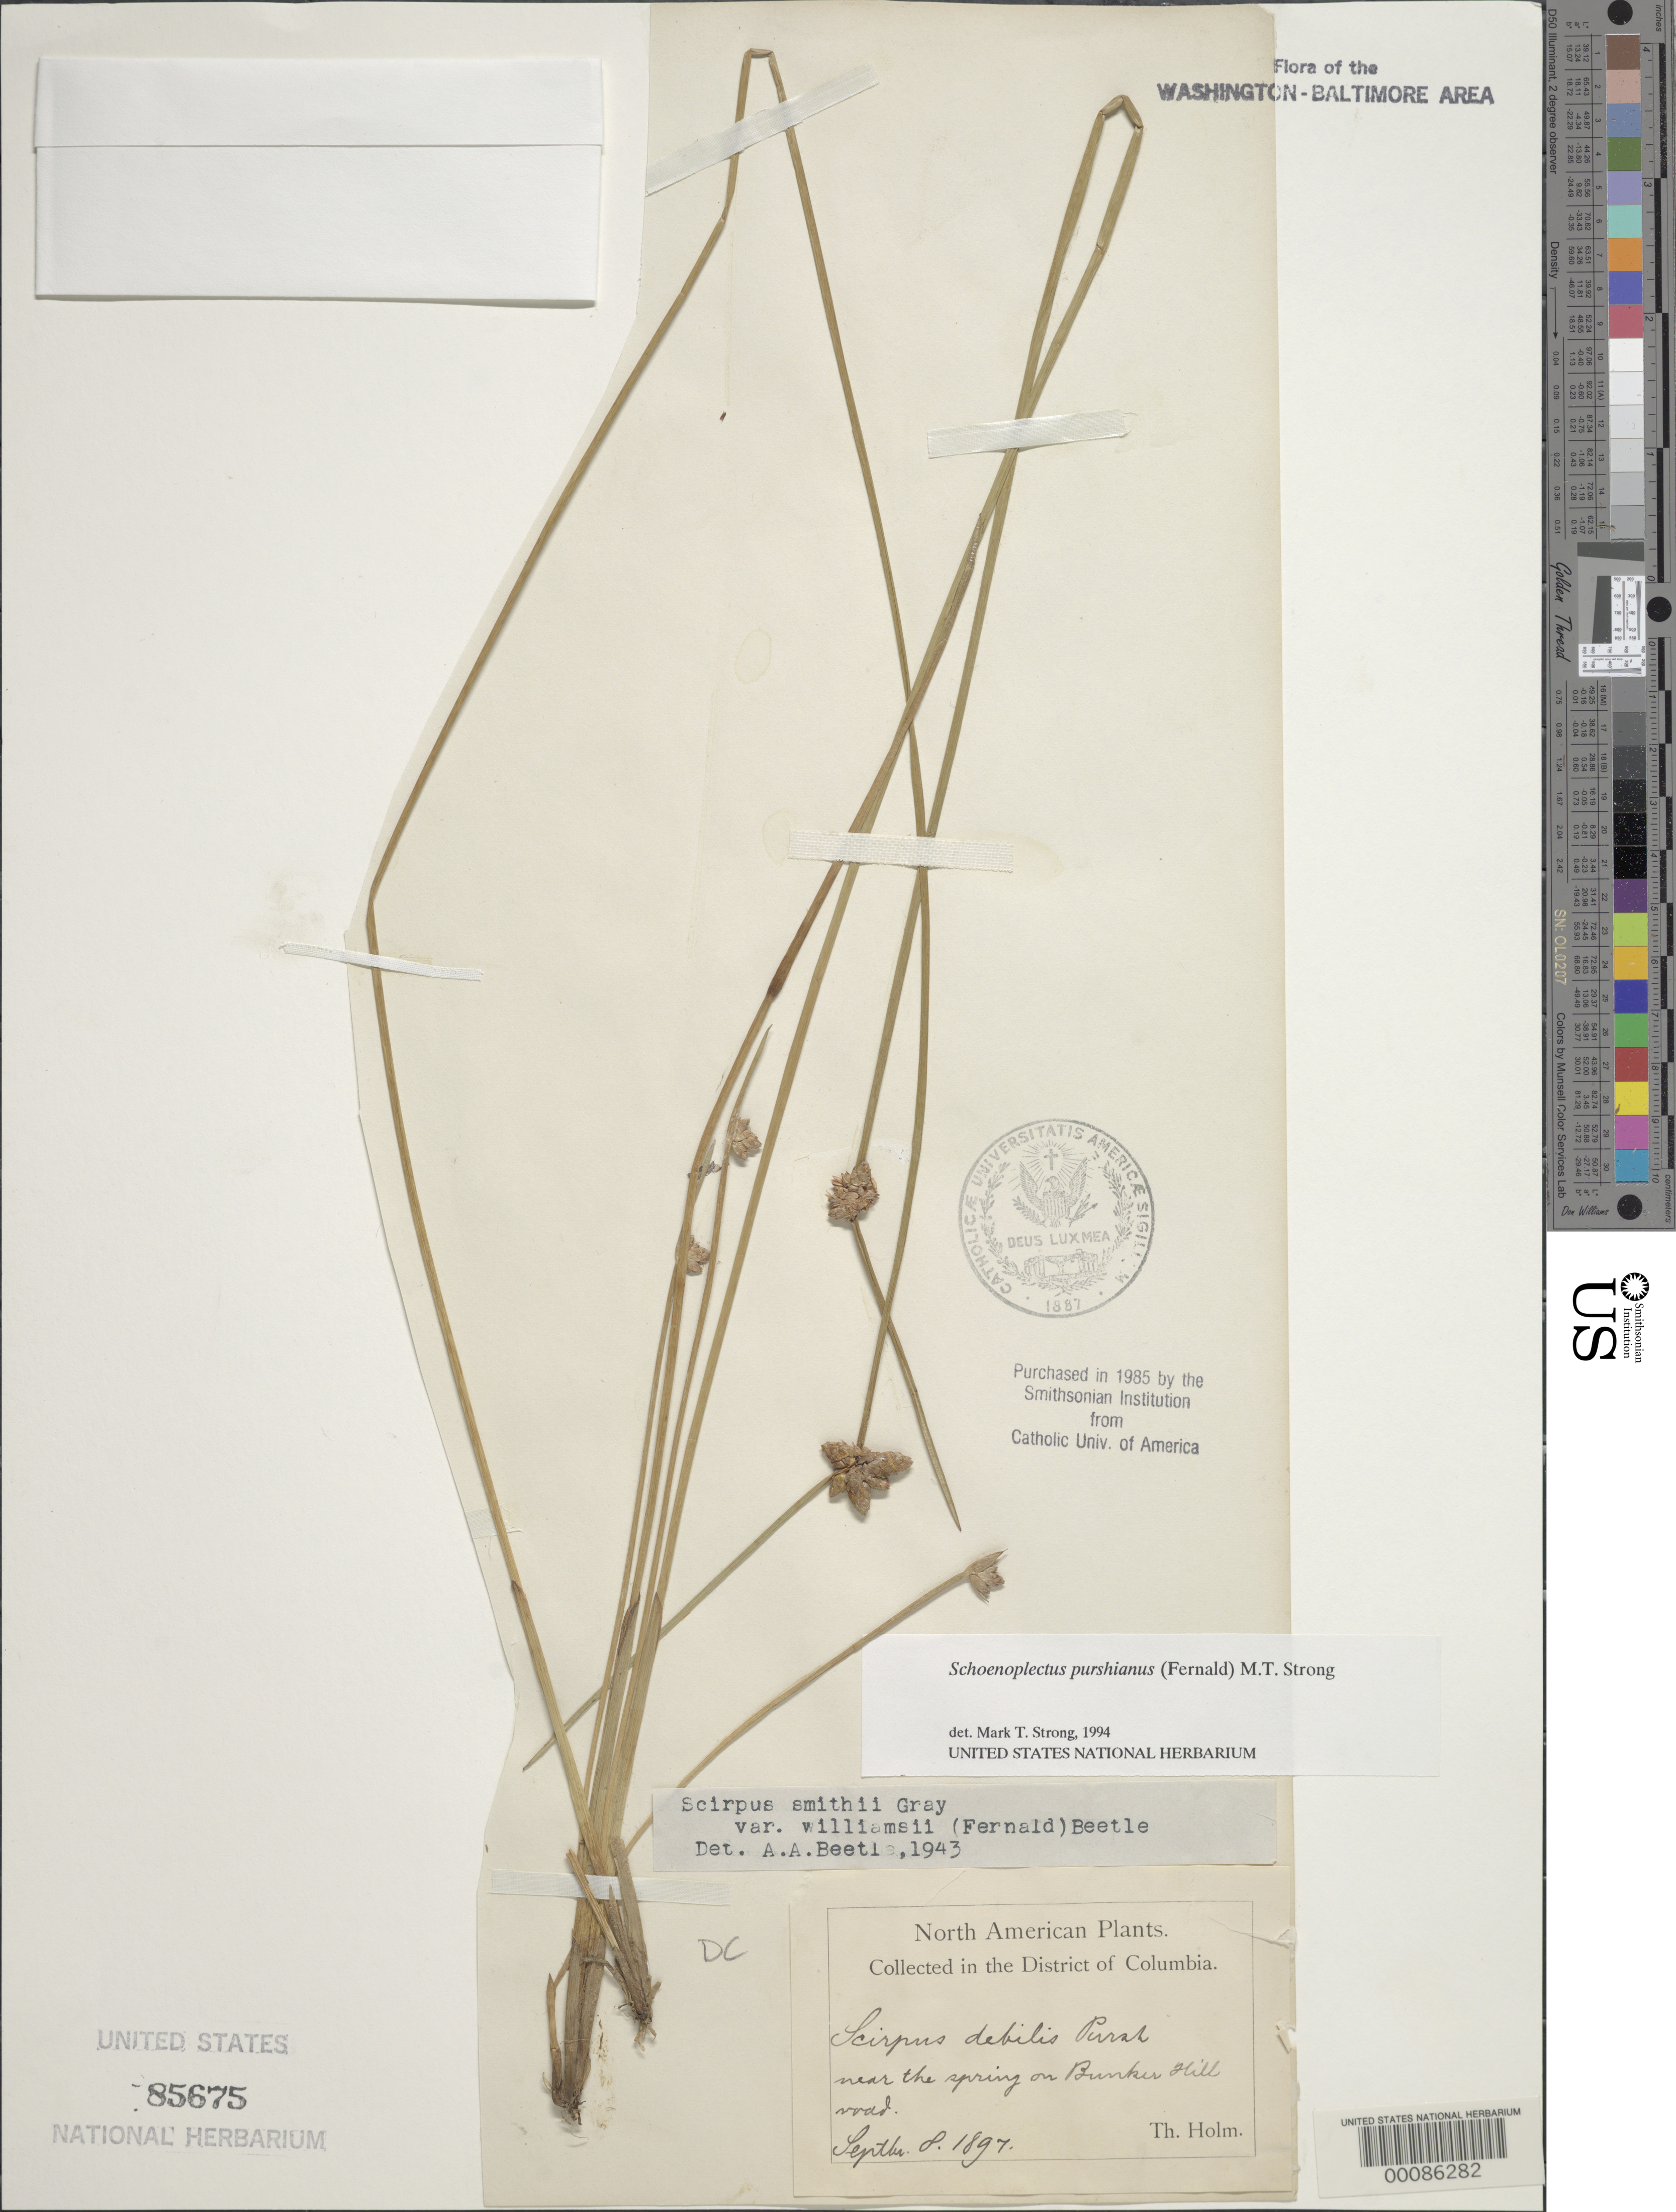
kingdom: Plantae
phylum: Tracheophyta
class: Liliopsida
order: Poales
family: Cyperaceae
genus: Schoenoplectus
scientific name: Schoenoplectus purshianus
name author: (Fernald) M.T. Strong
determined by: Strong, M. T., (US), Smithsonian Institution - National Museum of Natural History (UNITED STATES)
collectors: T. Holm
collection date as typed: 08 Sep 1897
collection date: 1897-09-08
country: United States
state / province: District of Columbia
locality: Bunker Hill Road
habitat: Spring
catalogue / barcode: US 85675